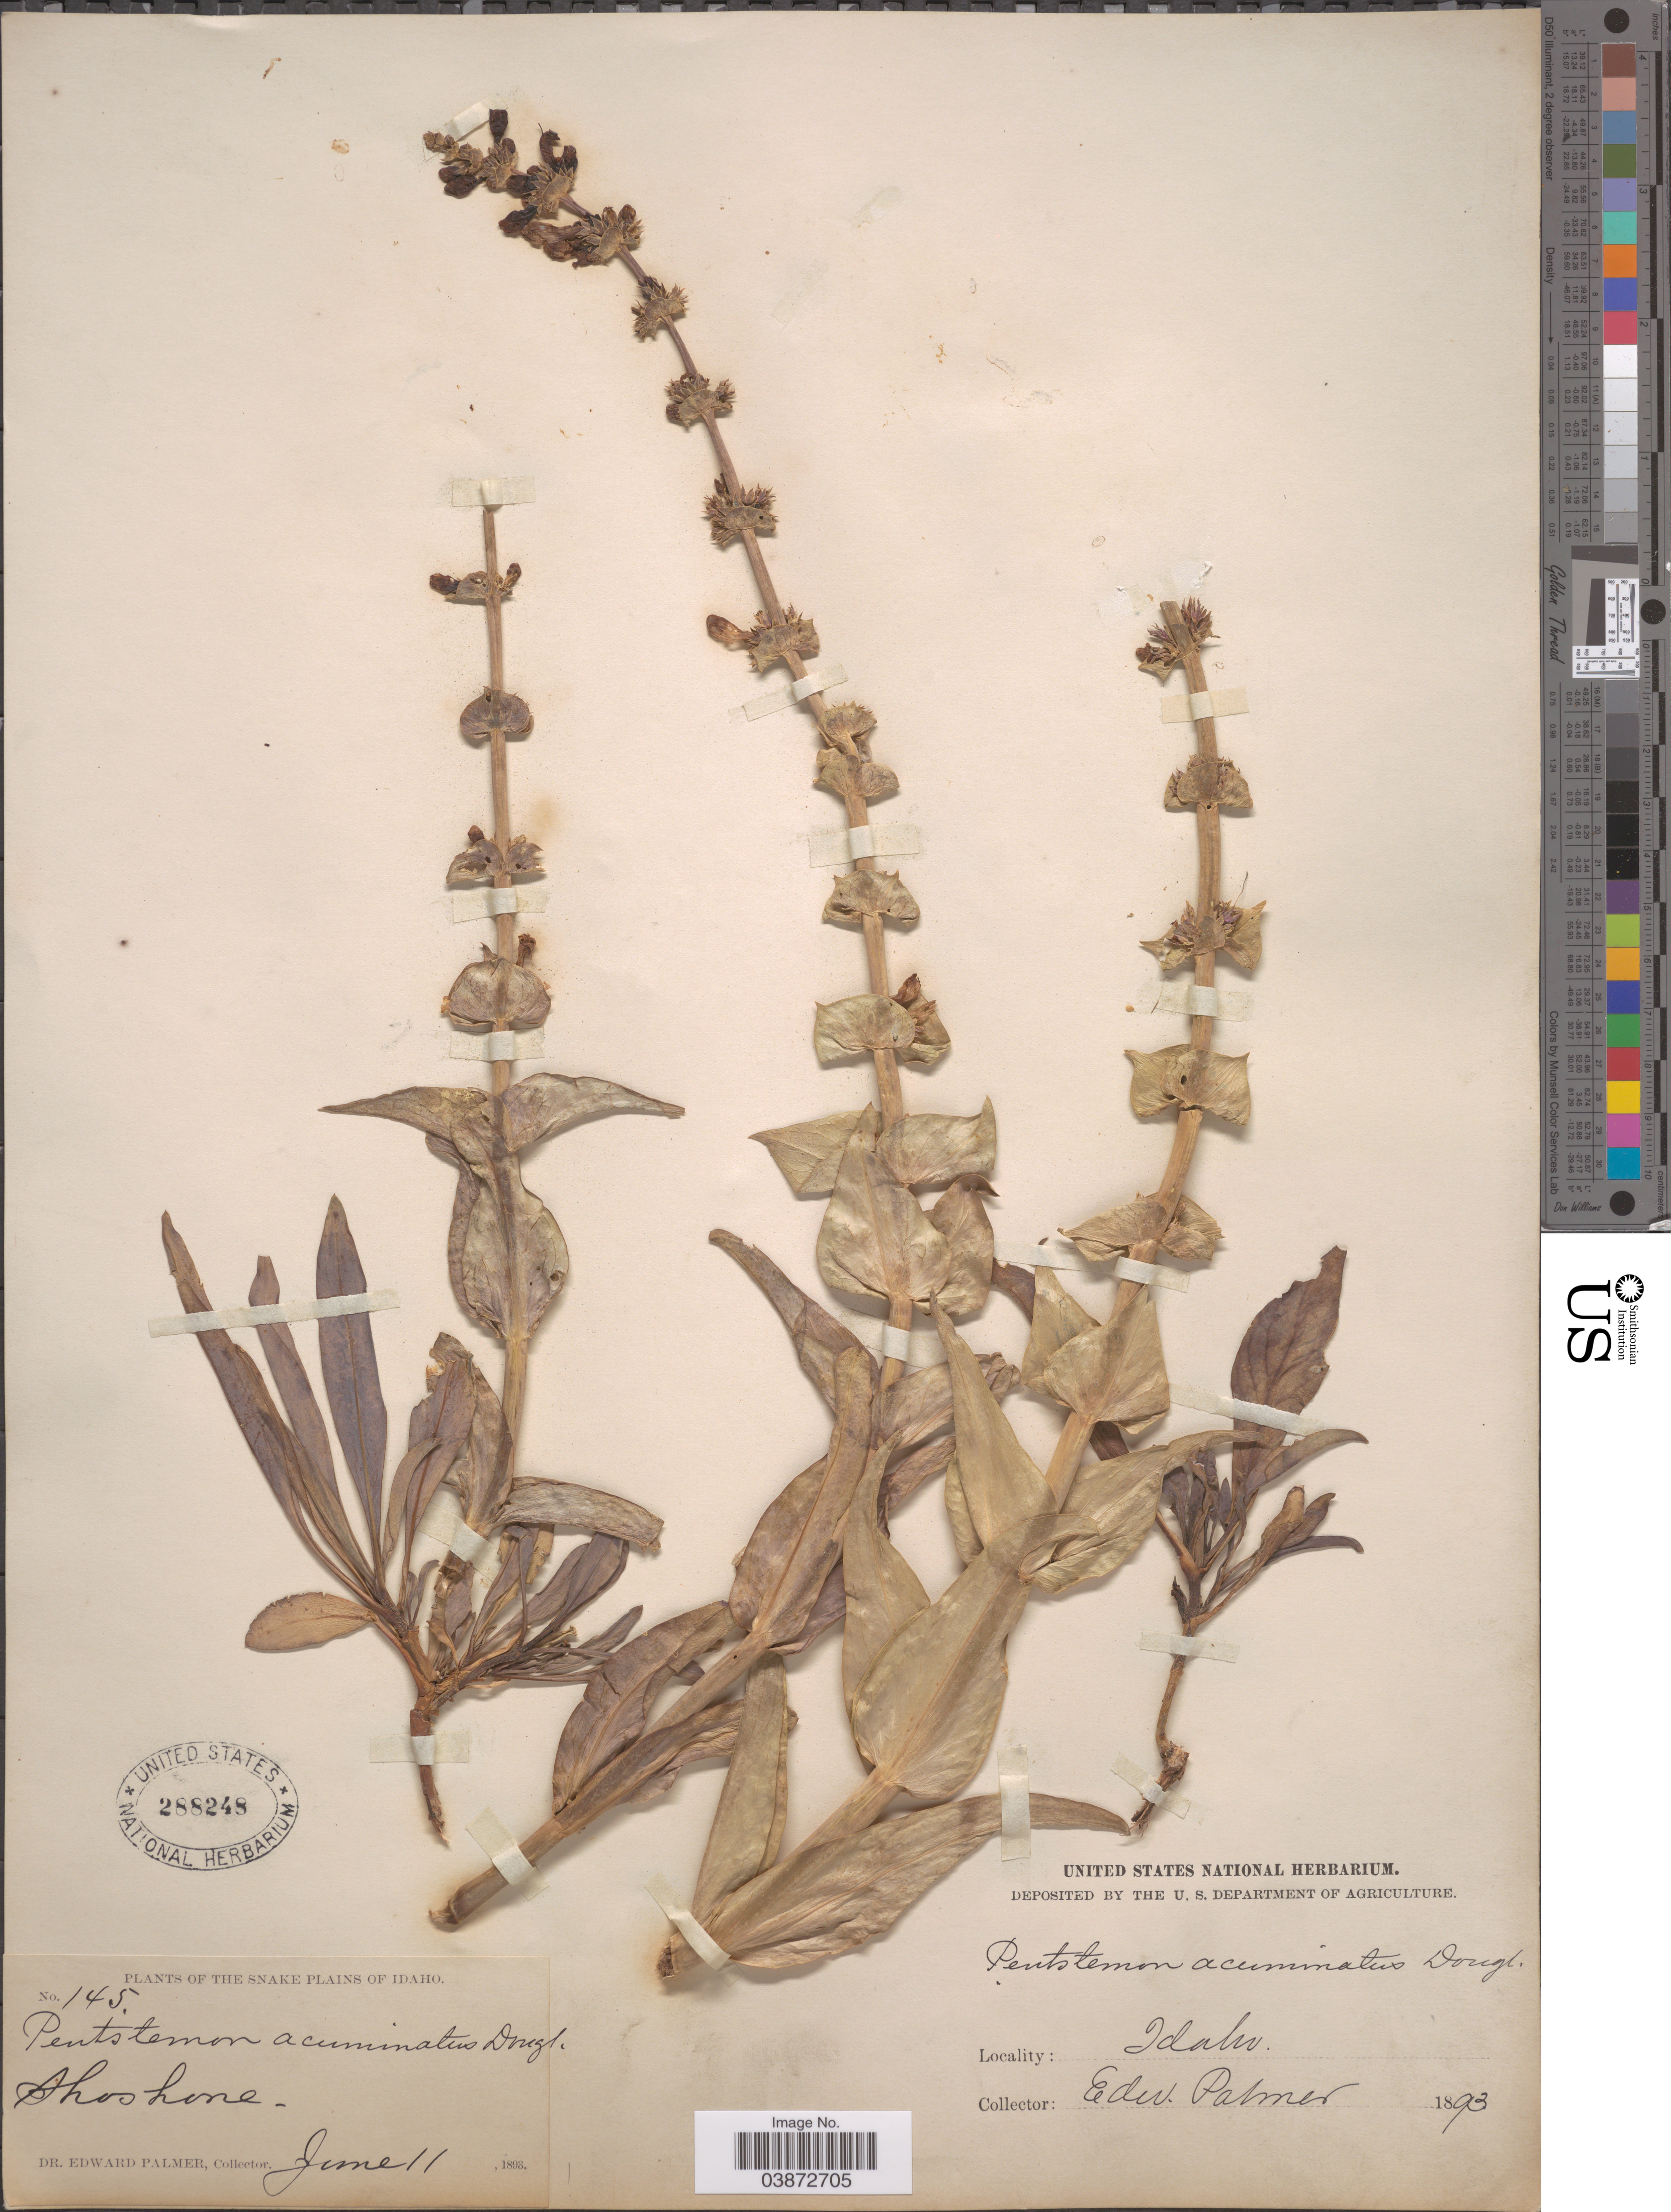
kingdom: Plantae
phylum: Tracheophyta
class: Magnoliopsida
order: Lamiales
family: Plantaginaceae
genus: Penstemon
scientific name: Penstemon acuminatus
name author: Greene ex Lindl.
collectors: E. Palmer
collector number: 145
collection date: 1893-06-11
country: United States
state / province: Idaho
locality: The Snake Plains of Idaho. Shoshone.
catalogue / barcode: US 288248